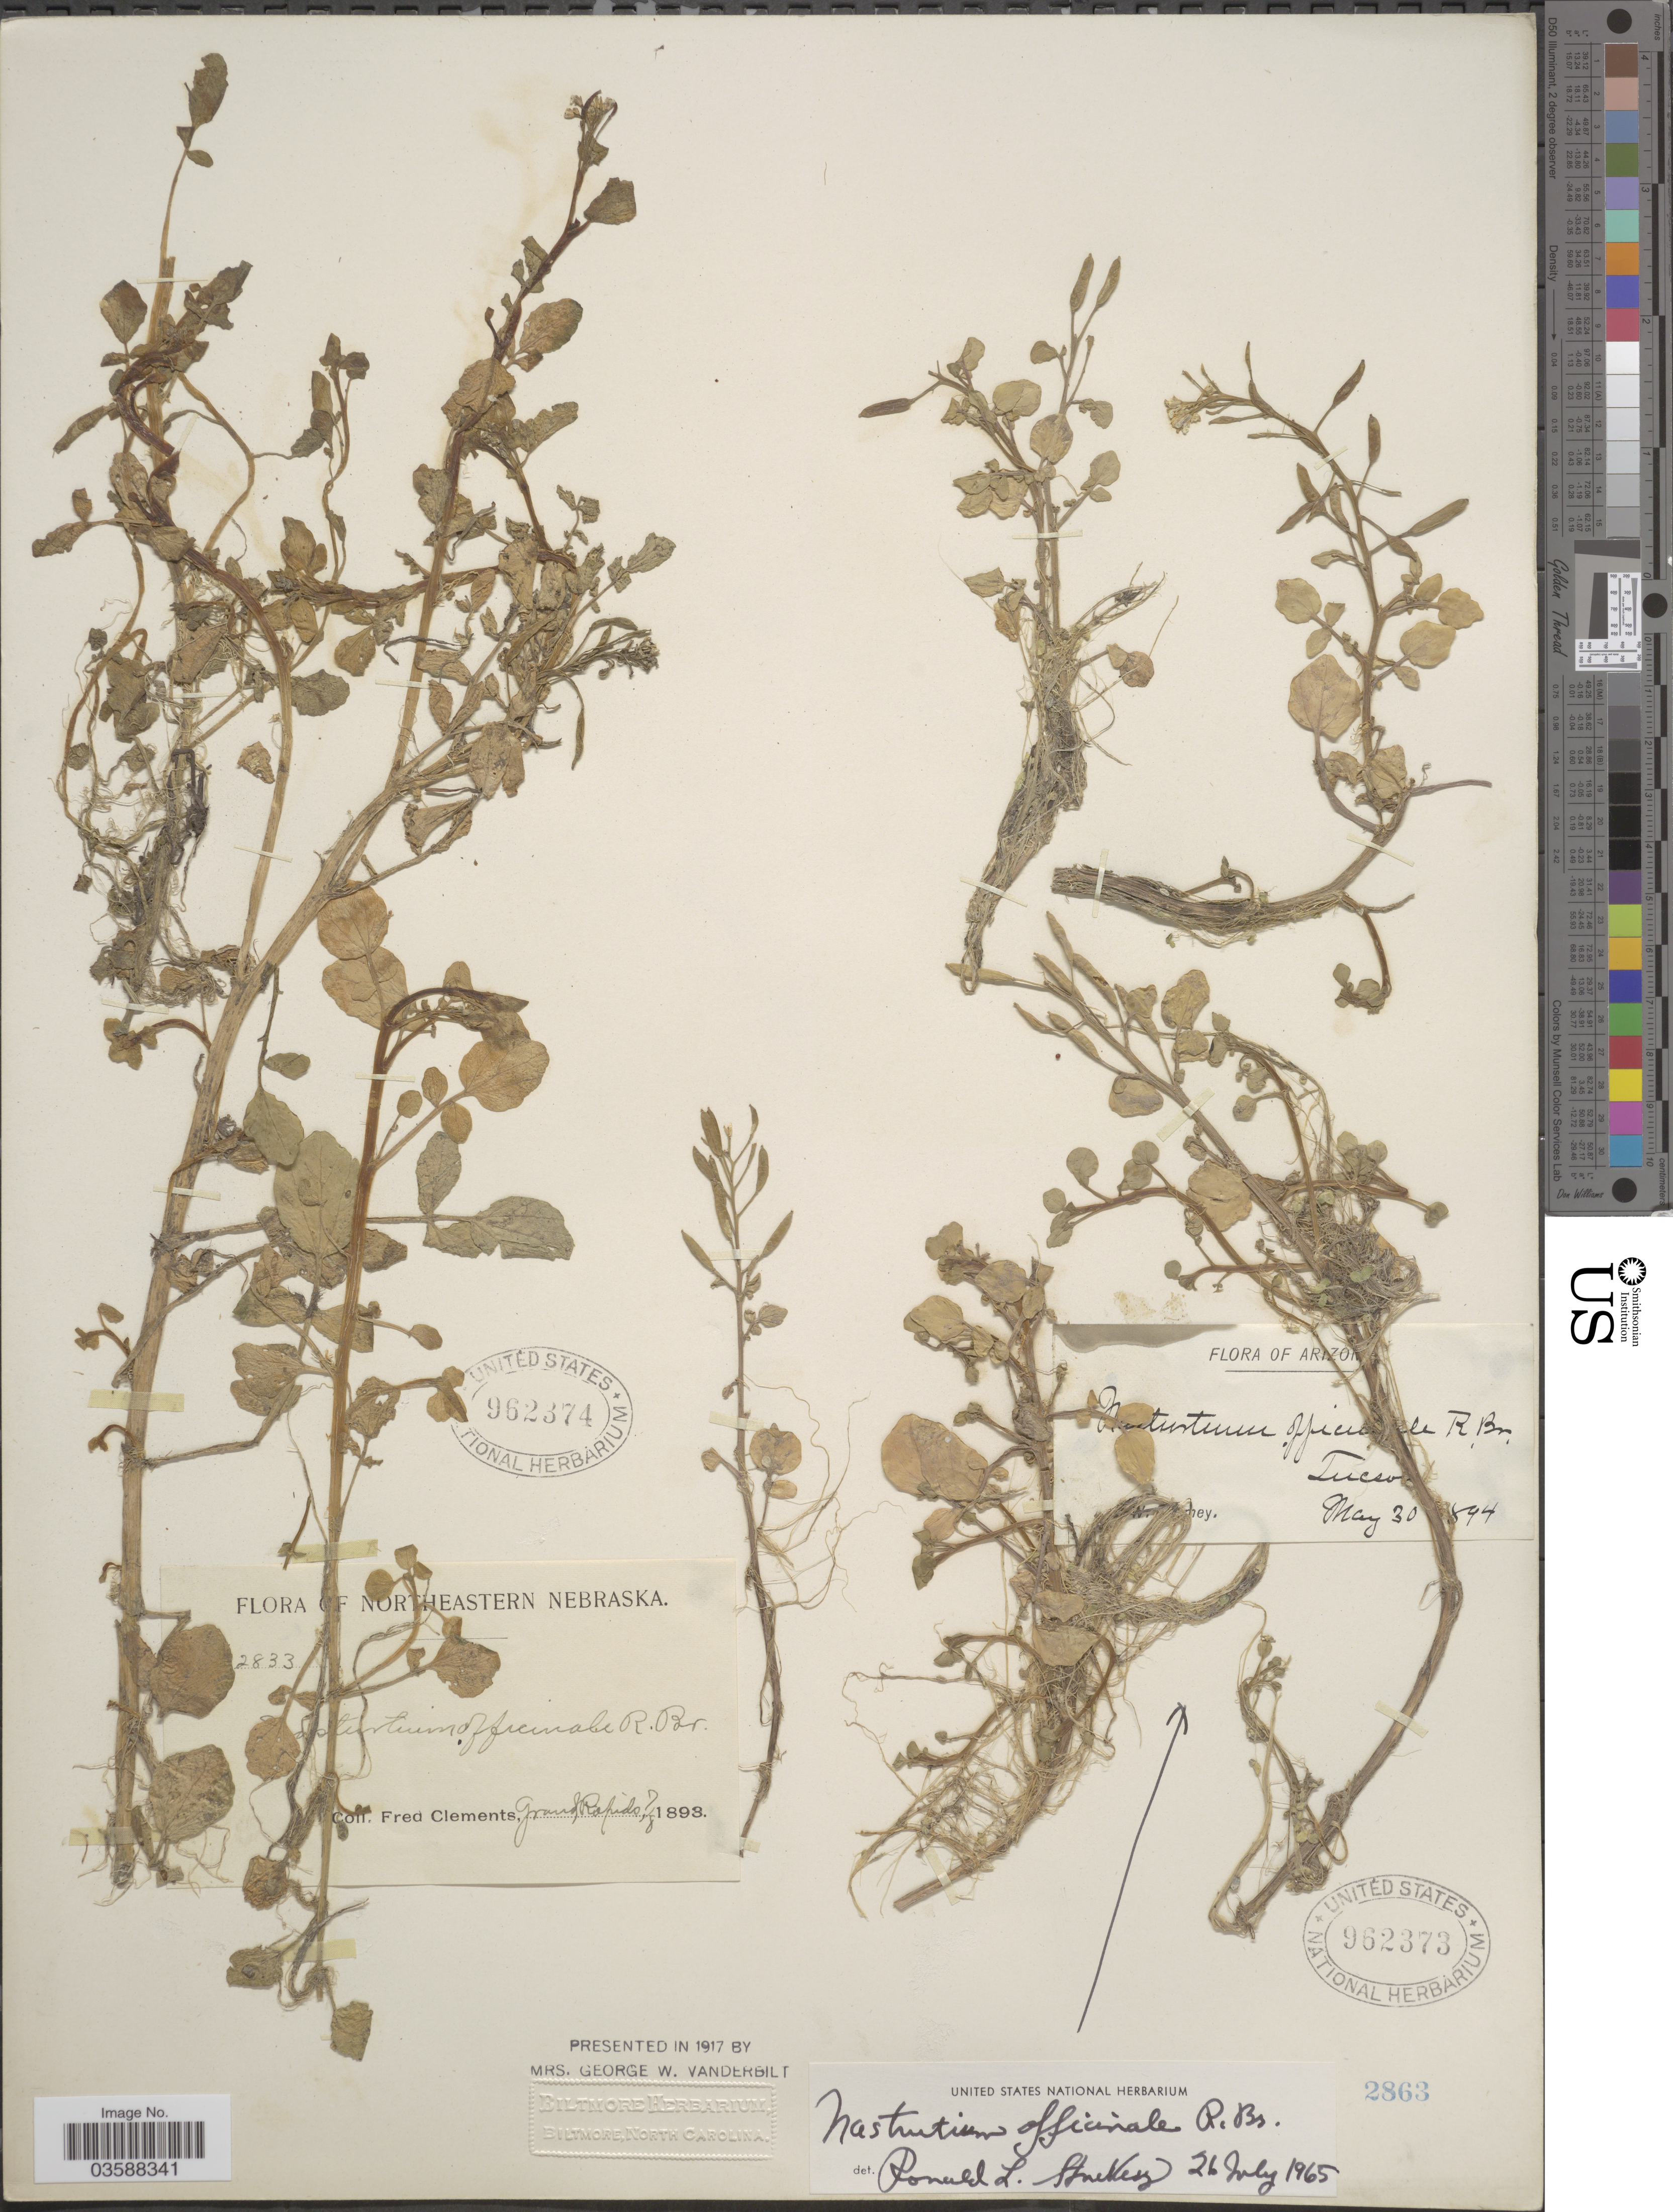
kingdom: Plantae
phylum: Tracheophyta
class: Magnoliopsida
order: Brassicales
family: Brassicaceae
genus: Nasturtium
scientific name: Nasturtium officinale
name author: R. Br.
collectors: J. W. Toumey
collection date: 1894-05-30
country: United States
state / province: Arizona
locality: Tucson.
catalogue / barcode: US 962373-2